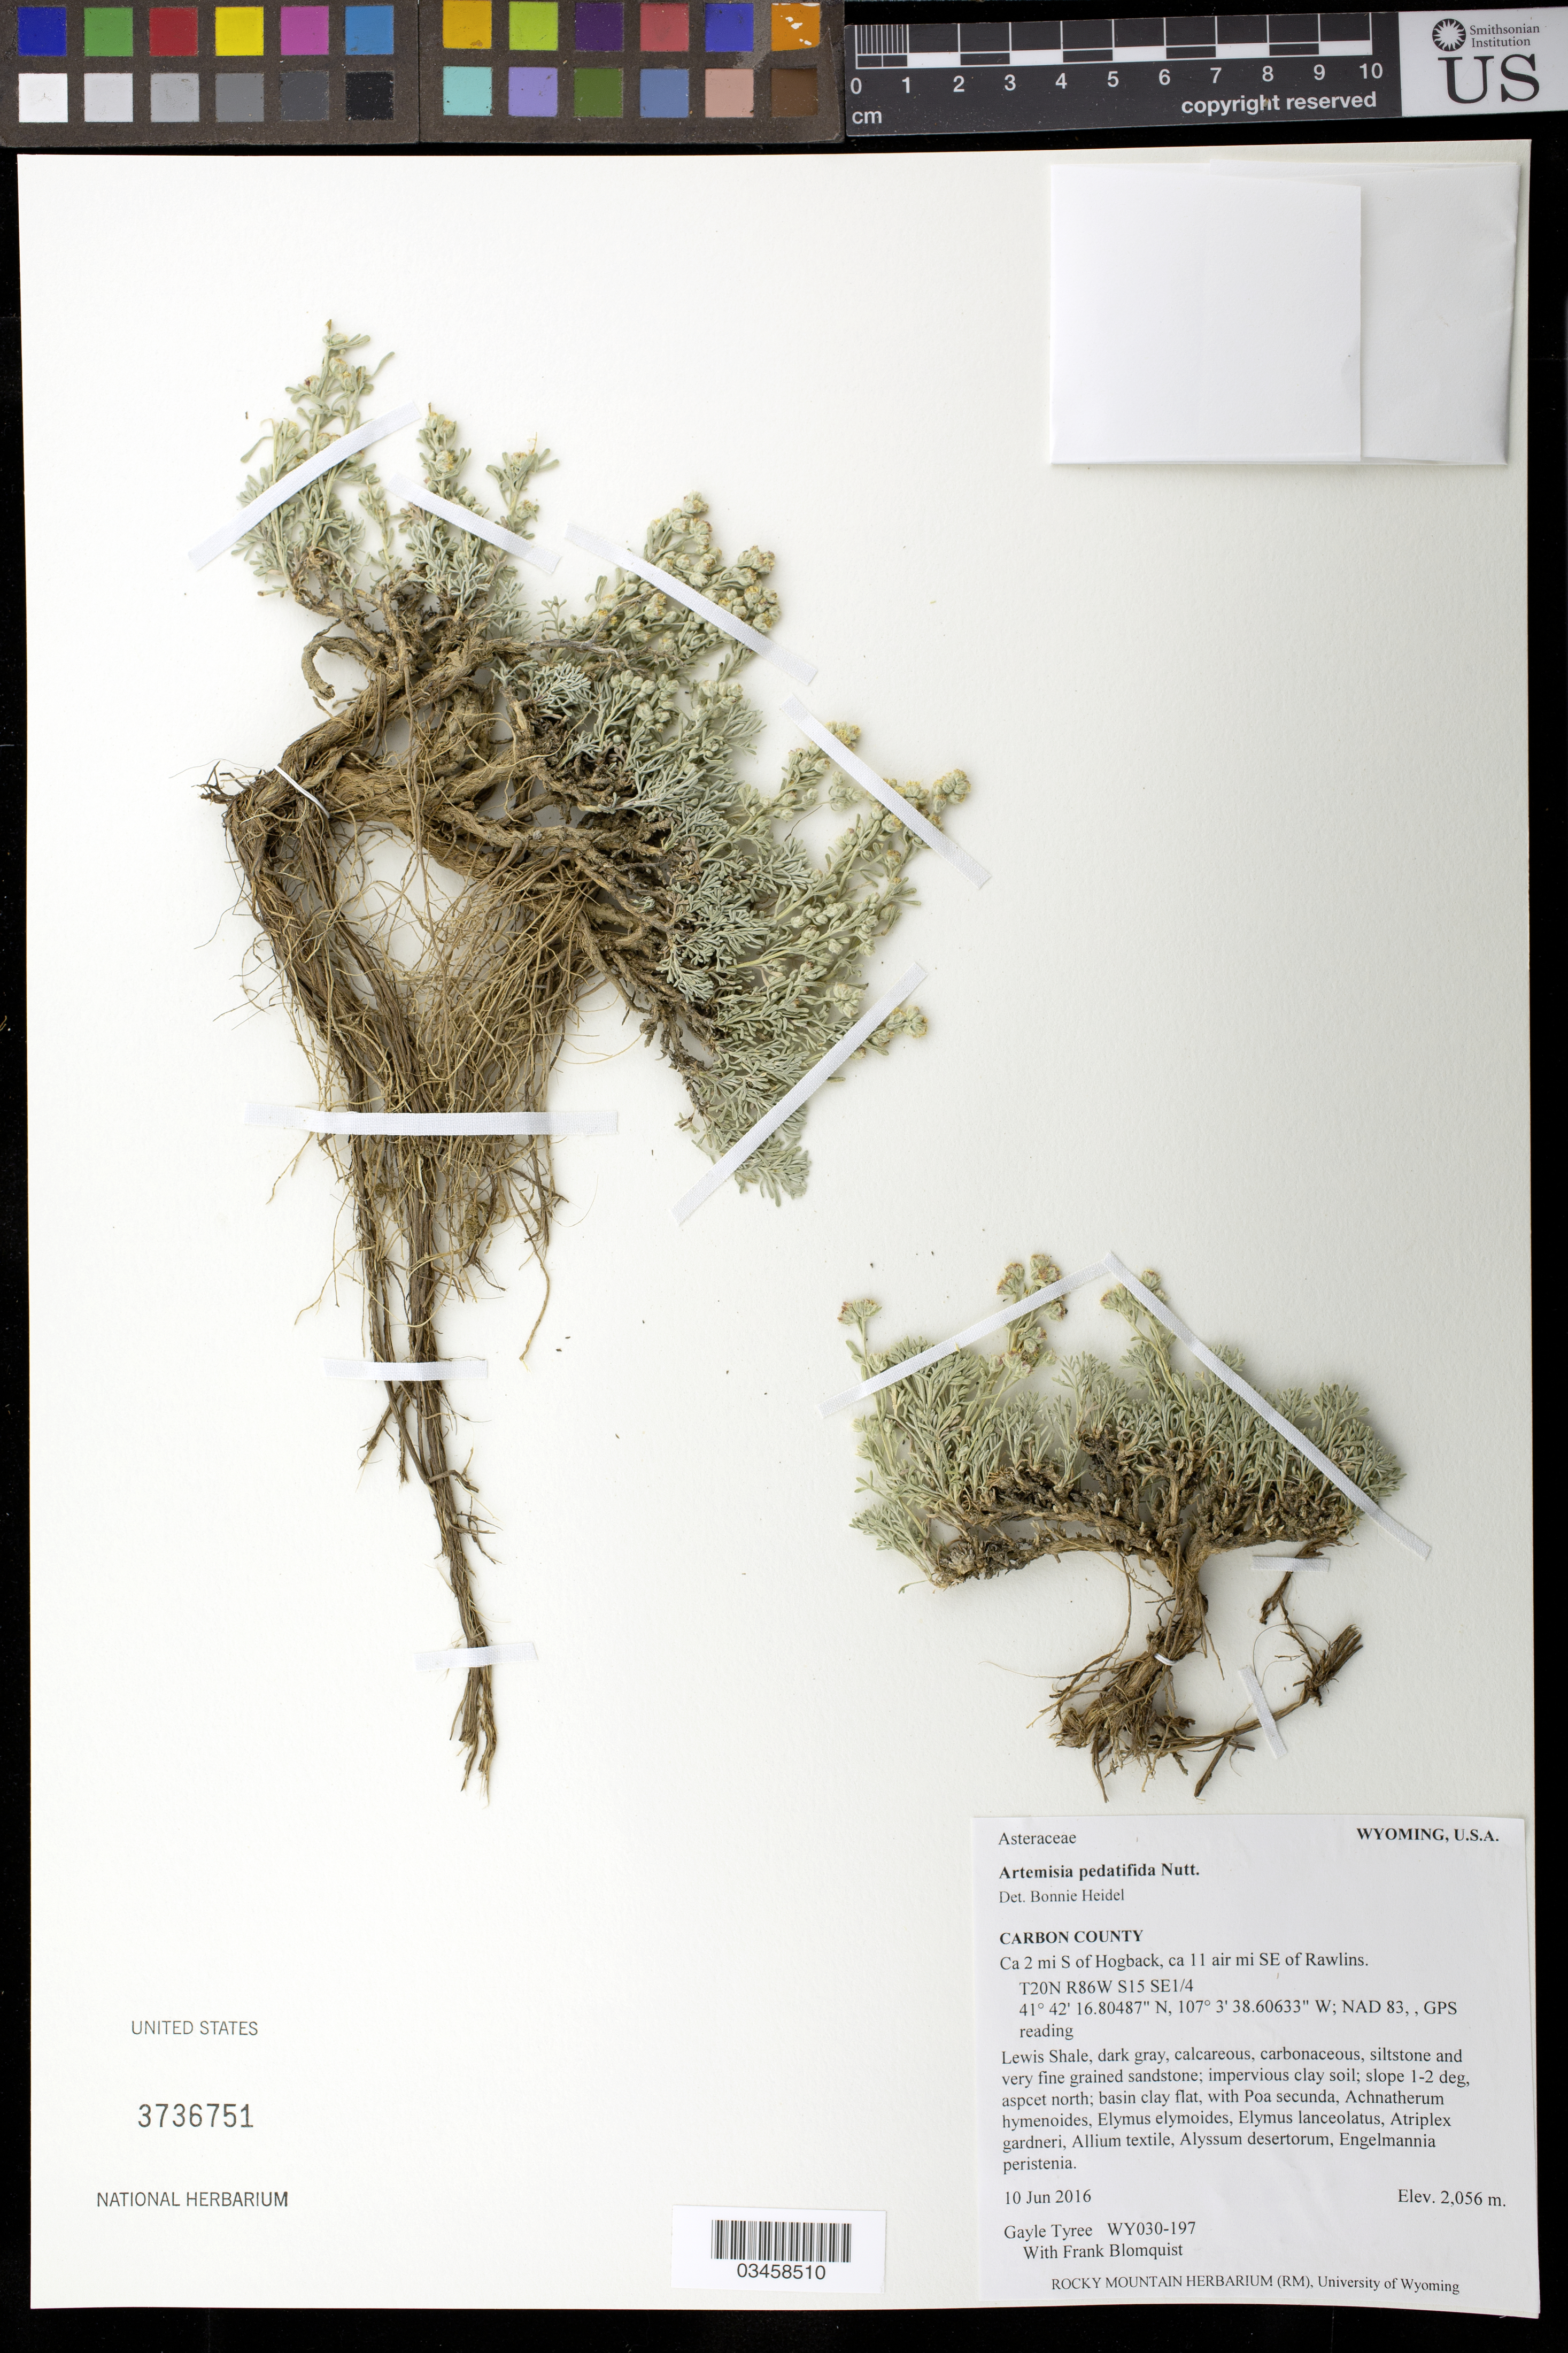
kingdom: Plantae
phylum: Tracheophyta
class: Magnoliopsida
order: Asterales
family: Asteraceae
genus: Artemisia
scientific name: Artemisia pedatifida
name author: Nutt.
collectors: G. Tyree & F. Blumquist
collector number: WY030-197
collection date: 2016-06-10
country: United States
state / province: Wyoming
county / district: Carbon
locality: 2 mi. S of Hogback,11 air mi. SE of Rawlins. T20N R86W S15 SE1/4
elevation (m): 2056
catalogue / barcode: US 3736751